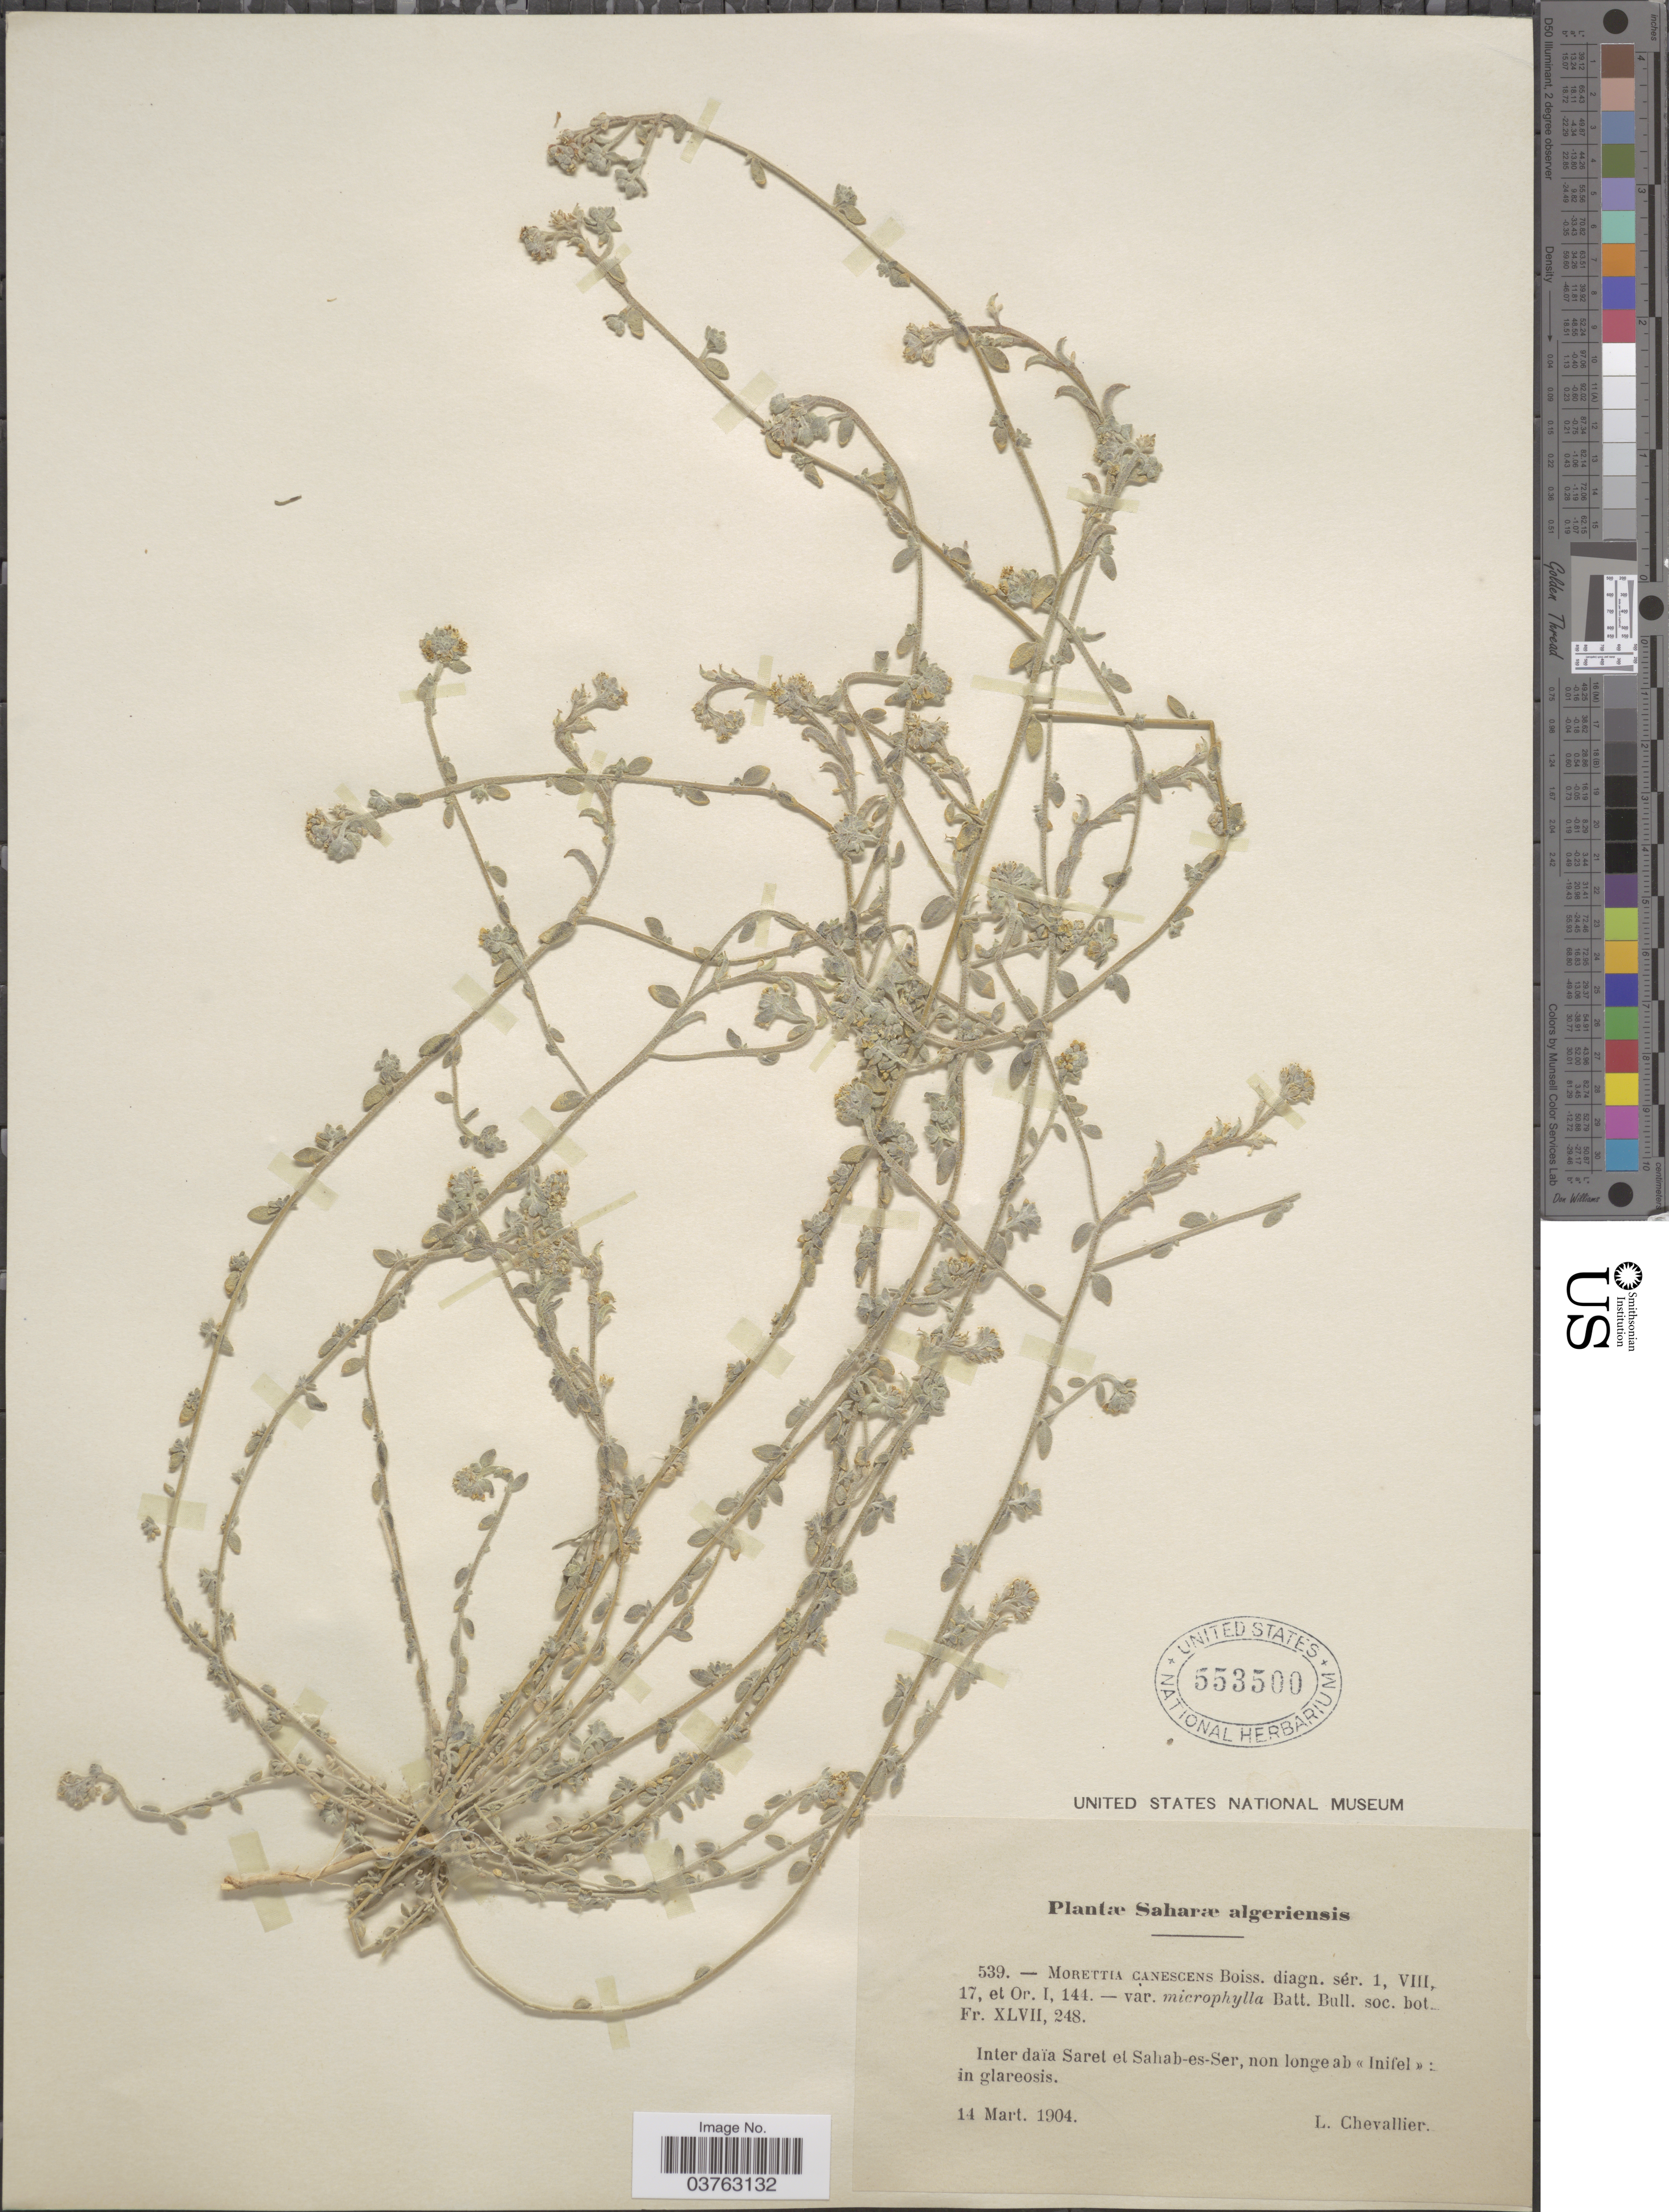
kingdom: Plantae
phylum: Tracheophyta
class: Magnoliopsida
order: Brassicales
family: Brassicaceae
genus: Morettia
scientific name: Morettia canescens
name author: Boiss.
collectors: L. Chevallier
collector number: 539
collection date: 1904-03-14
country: Algeria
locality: Saharæ algeriensis. Inter daïa Saret et Sahab-es-Ser, non longe ab Inifel : in glareosis.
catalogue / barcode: US 553500